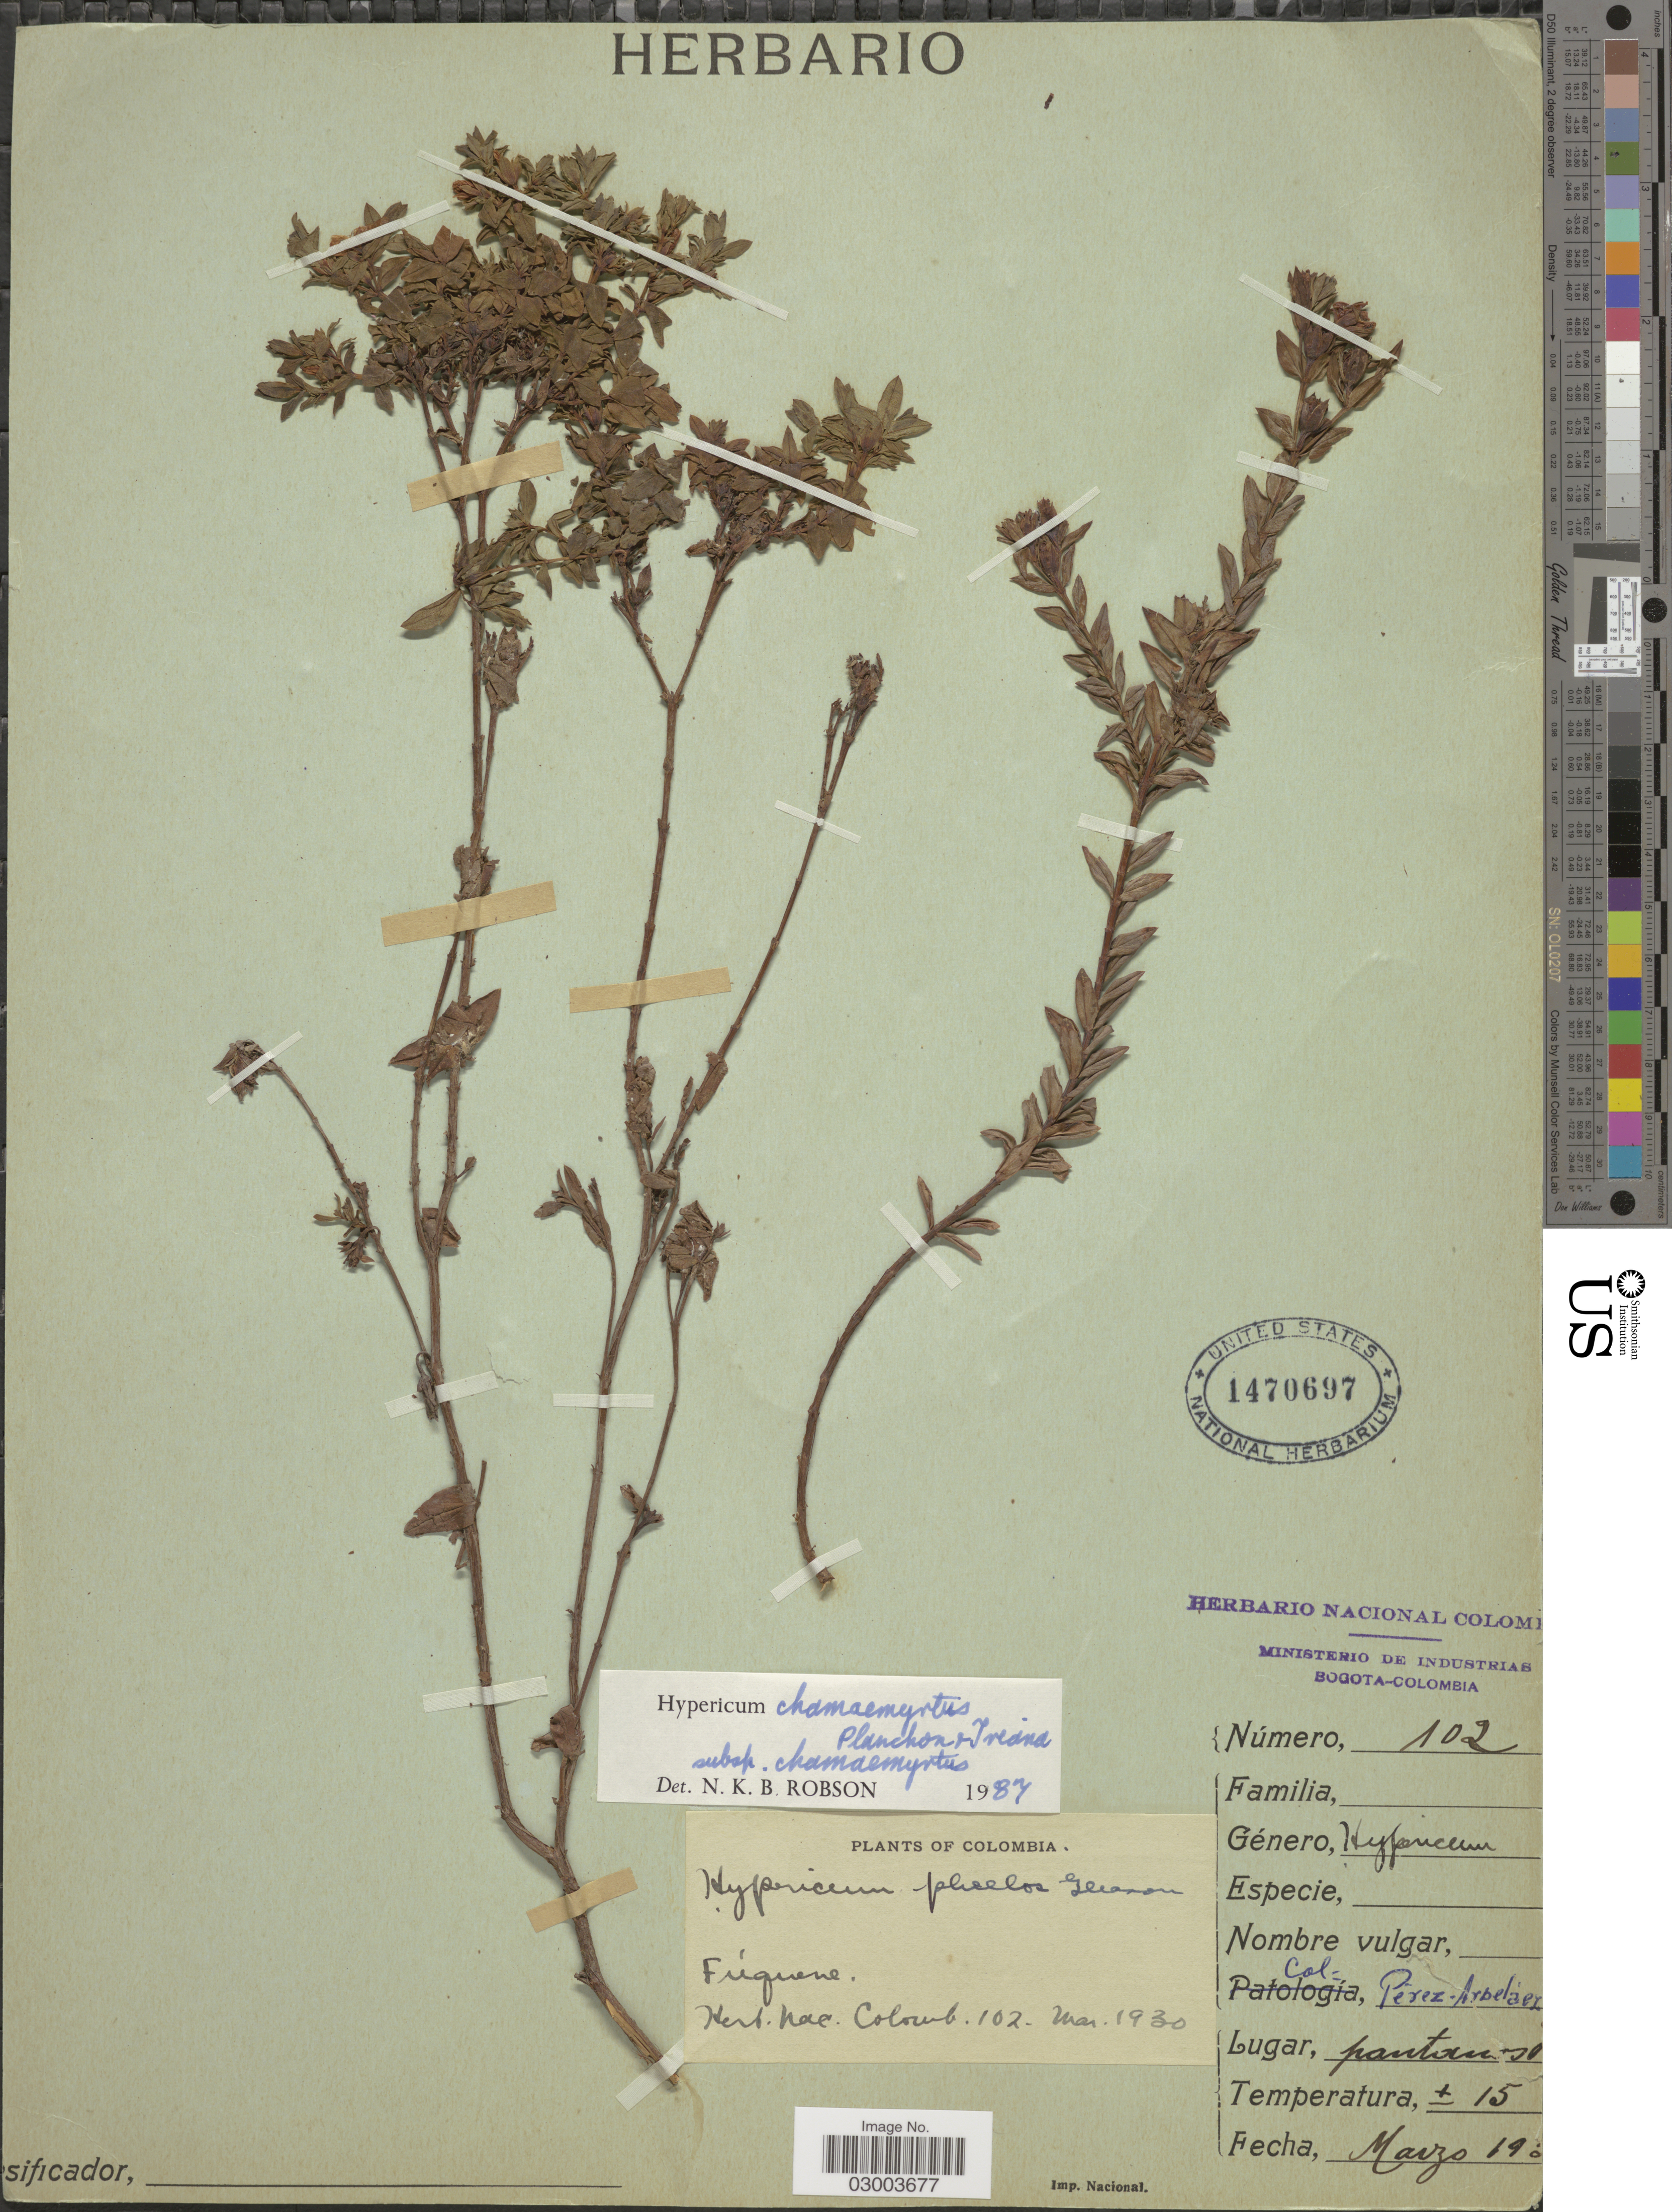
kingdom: Plantae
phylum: Tracheophyta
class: Magnoliopsida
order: Malpighiales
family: Hypericaceae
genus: Hypericum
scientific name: Hypericum chamaemyrtus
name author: Triana & Planch.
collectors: E. Pérez Arbeláez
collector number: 102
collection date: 1930-03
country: Colombia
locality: Fúquene.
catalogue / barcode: US 1470697